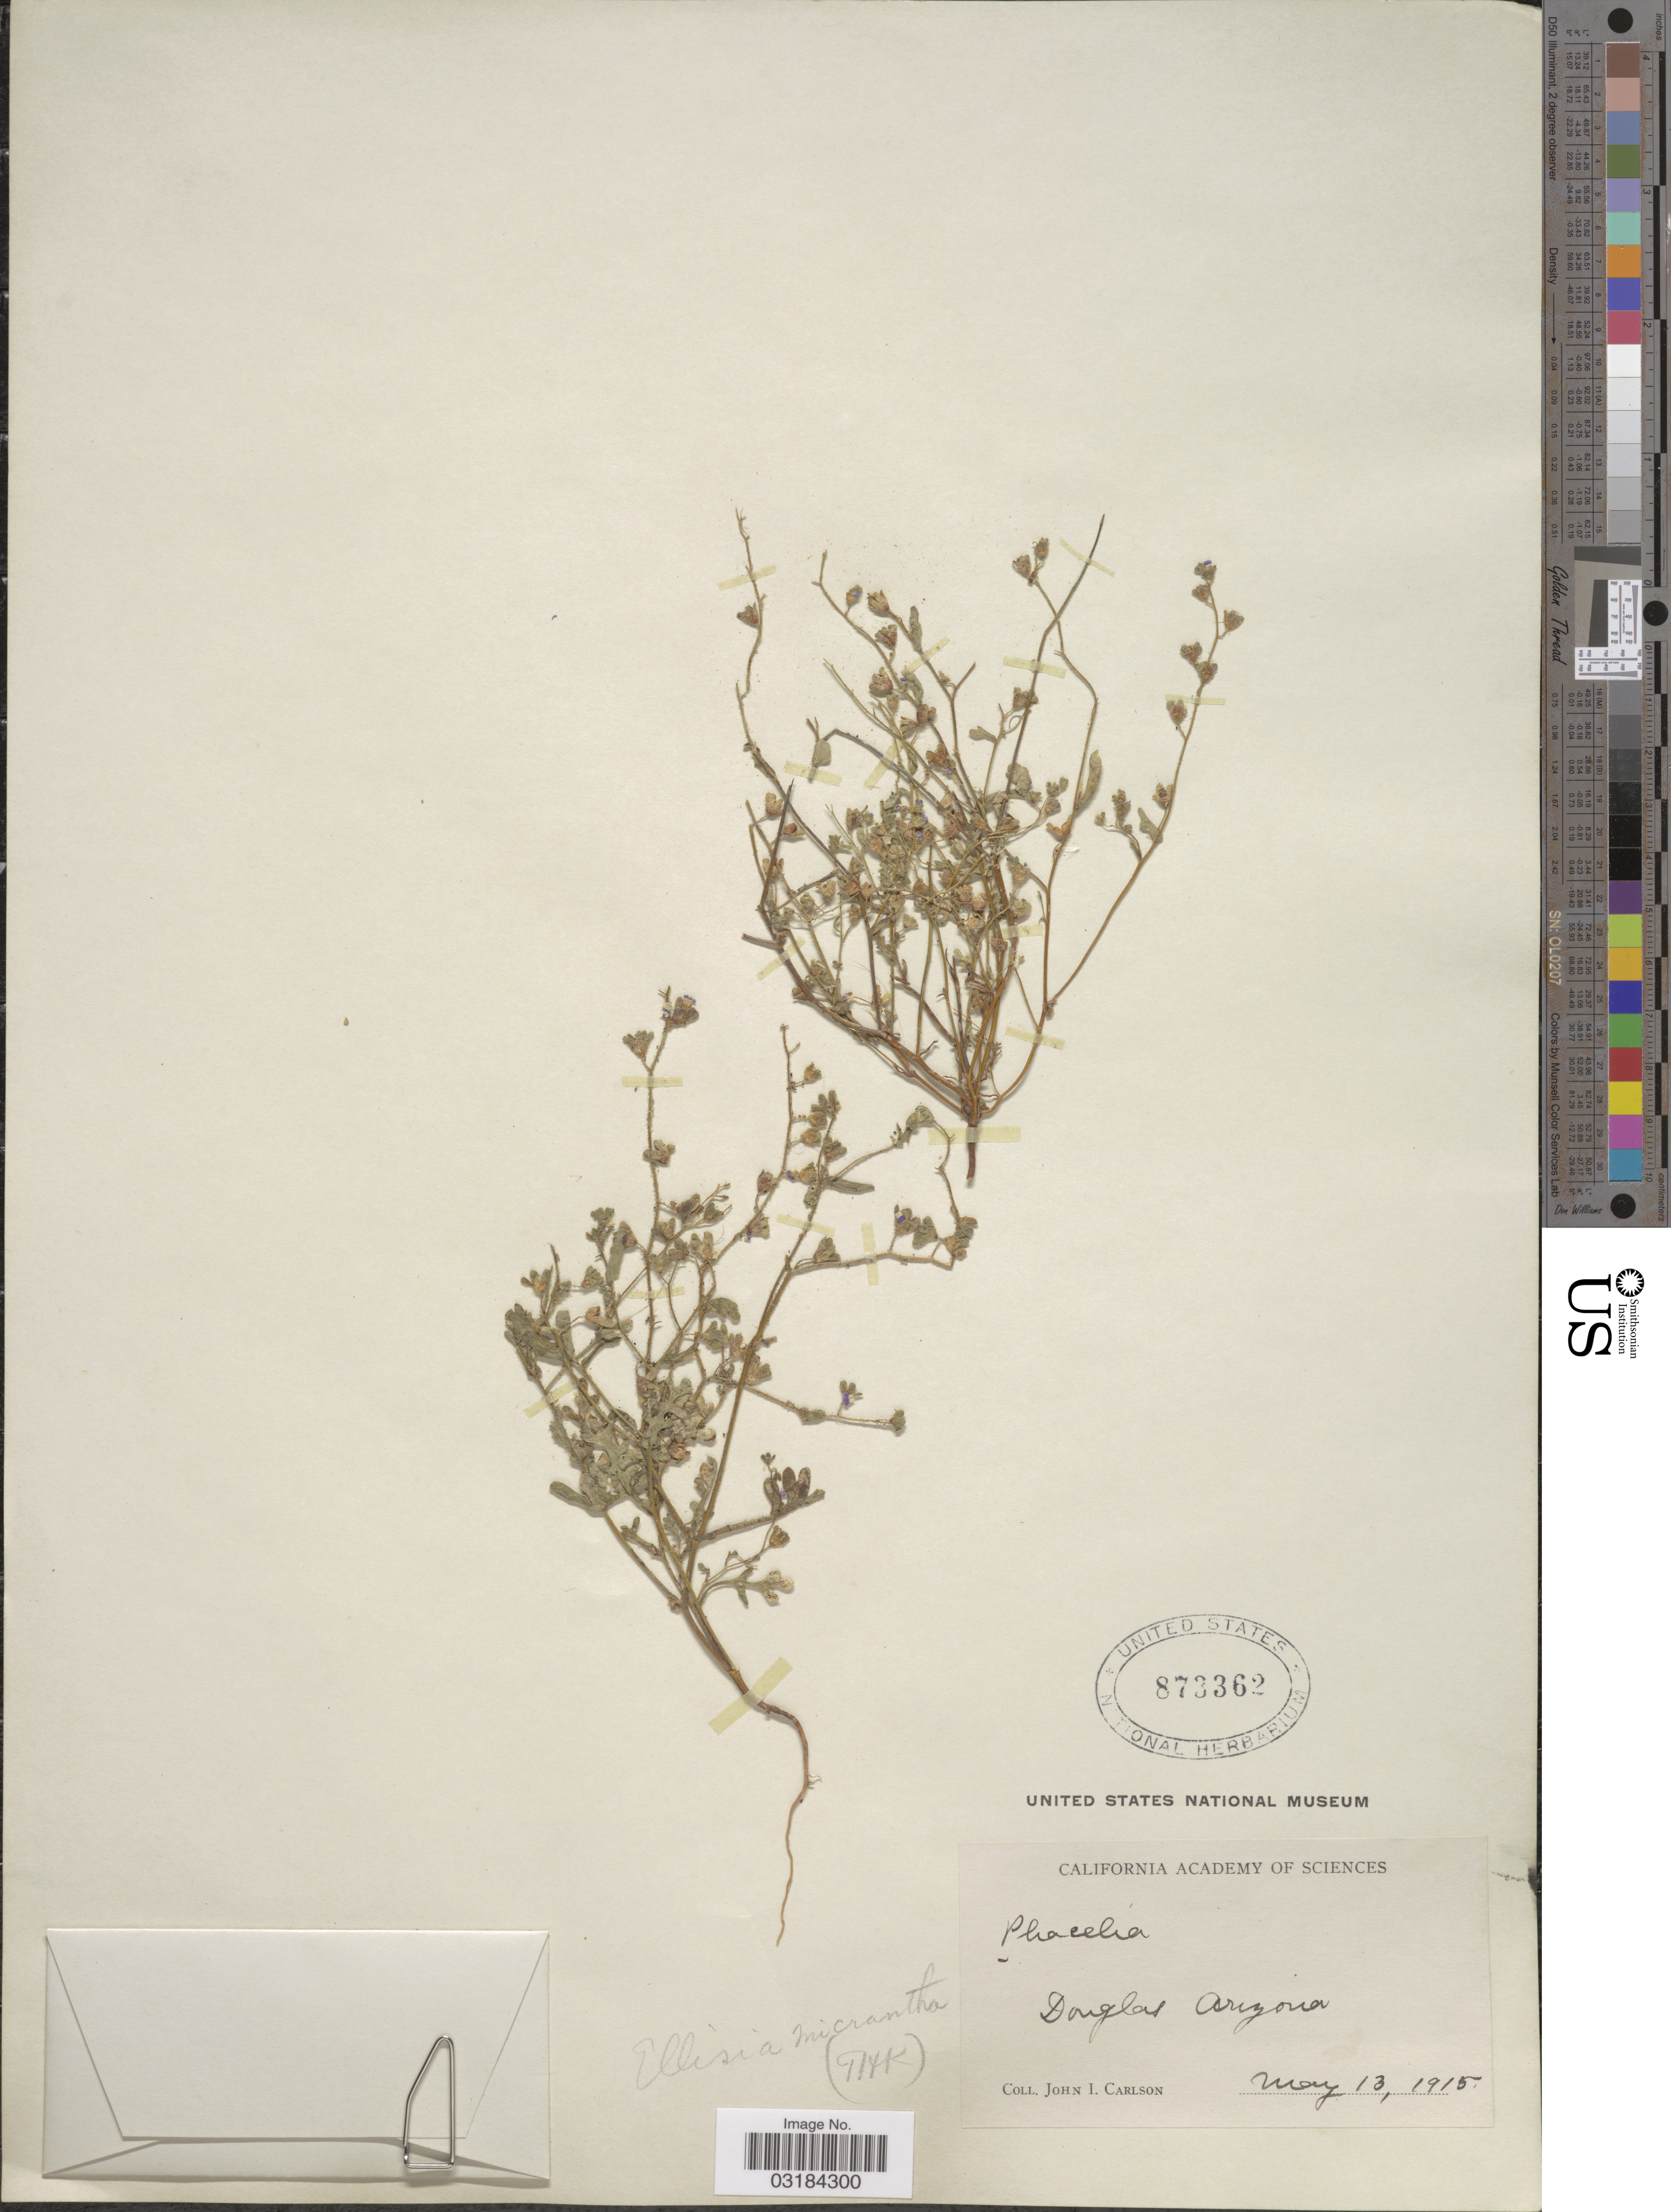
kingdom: Plantae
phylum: Tracheophyta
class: Magnoliopsida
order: Boraginales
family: Hydrophyllaceae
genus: Eucrypta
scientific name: Eucrypta micrantha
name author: (Torr.) A. Heller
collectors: J. Carlson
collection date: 1915-05-13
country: United States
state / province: Arizona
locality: Douglas.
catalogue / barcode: US 873362